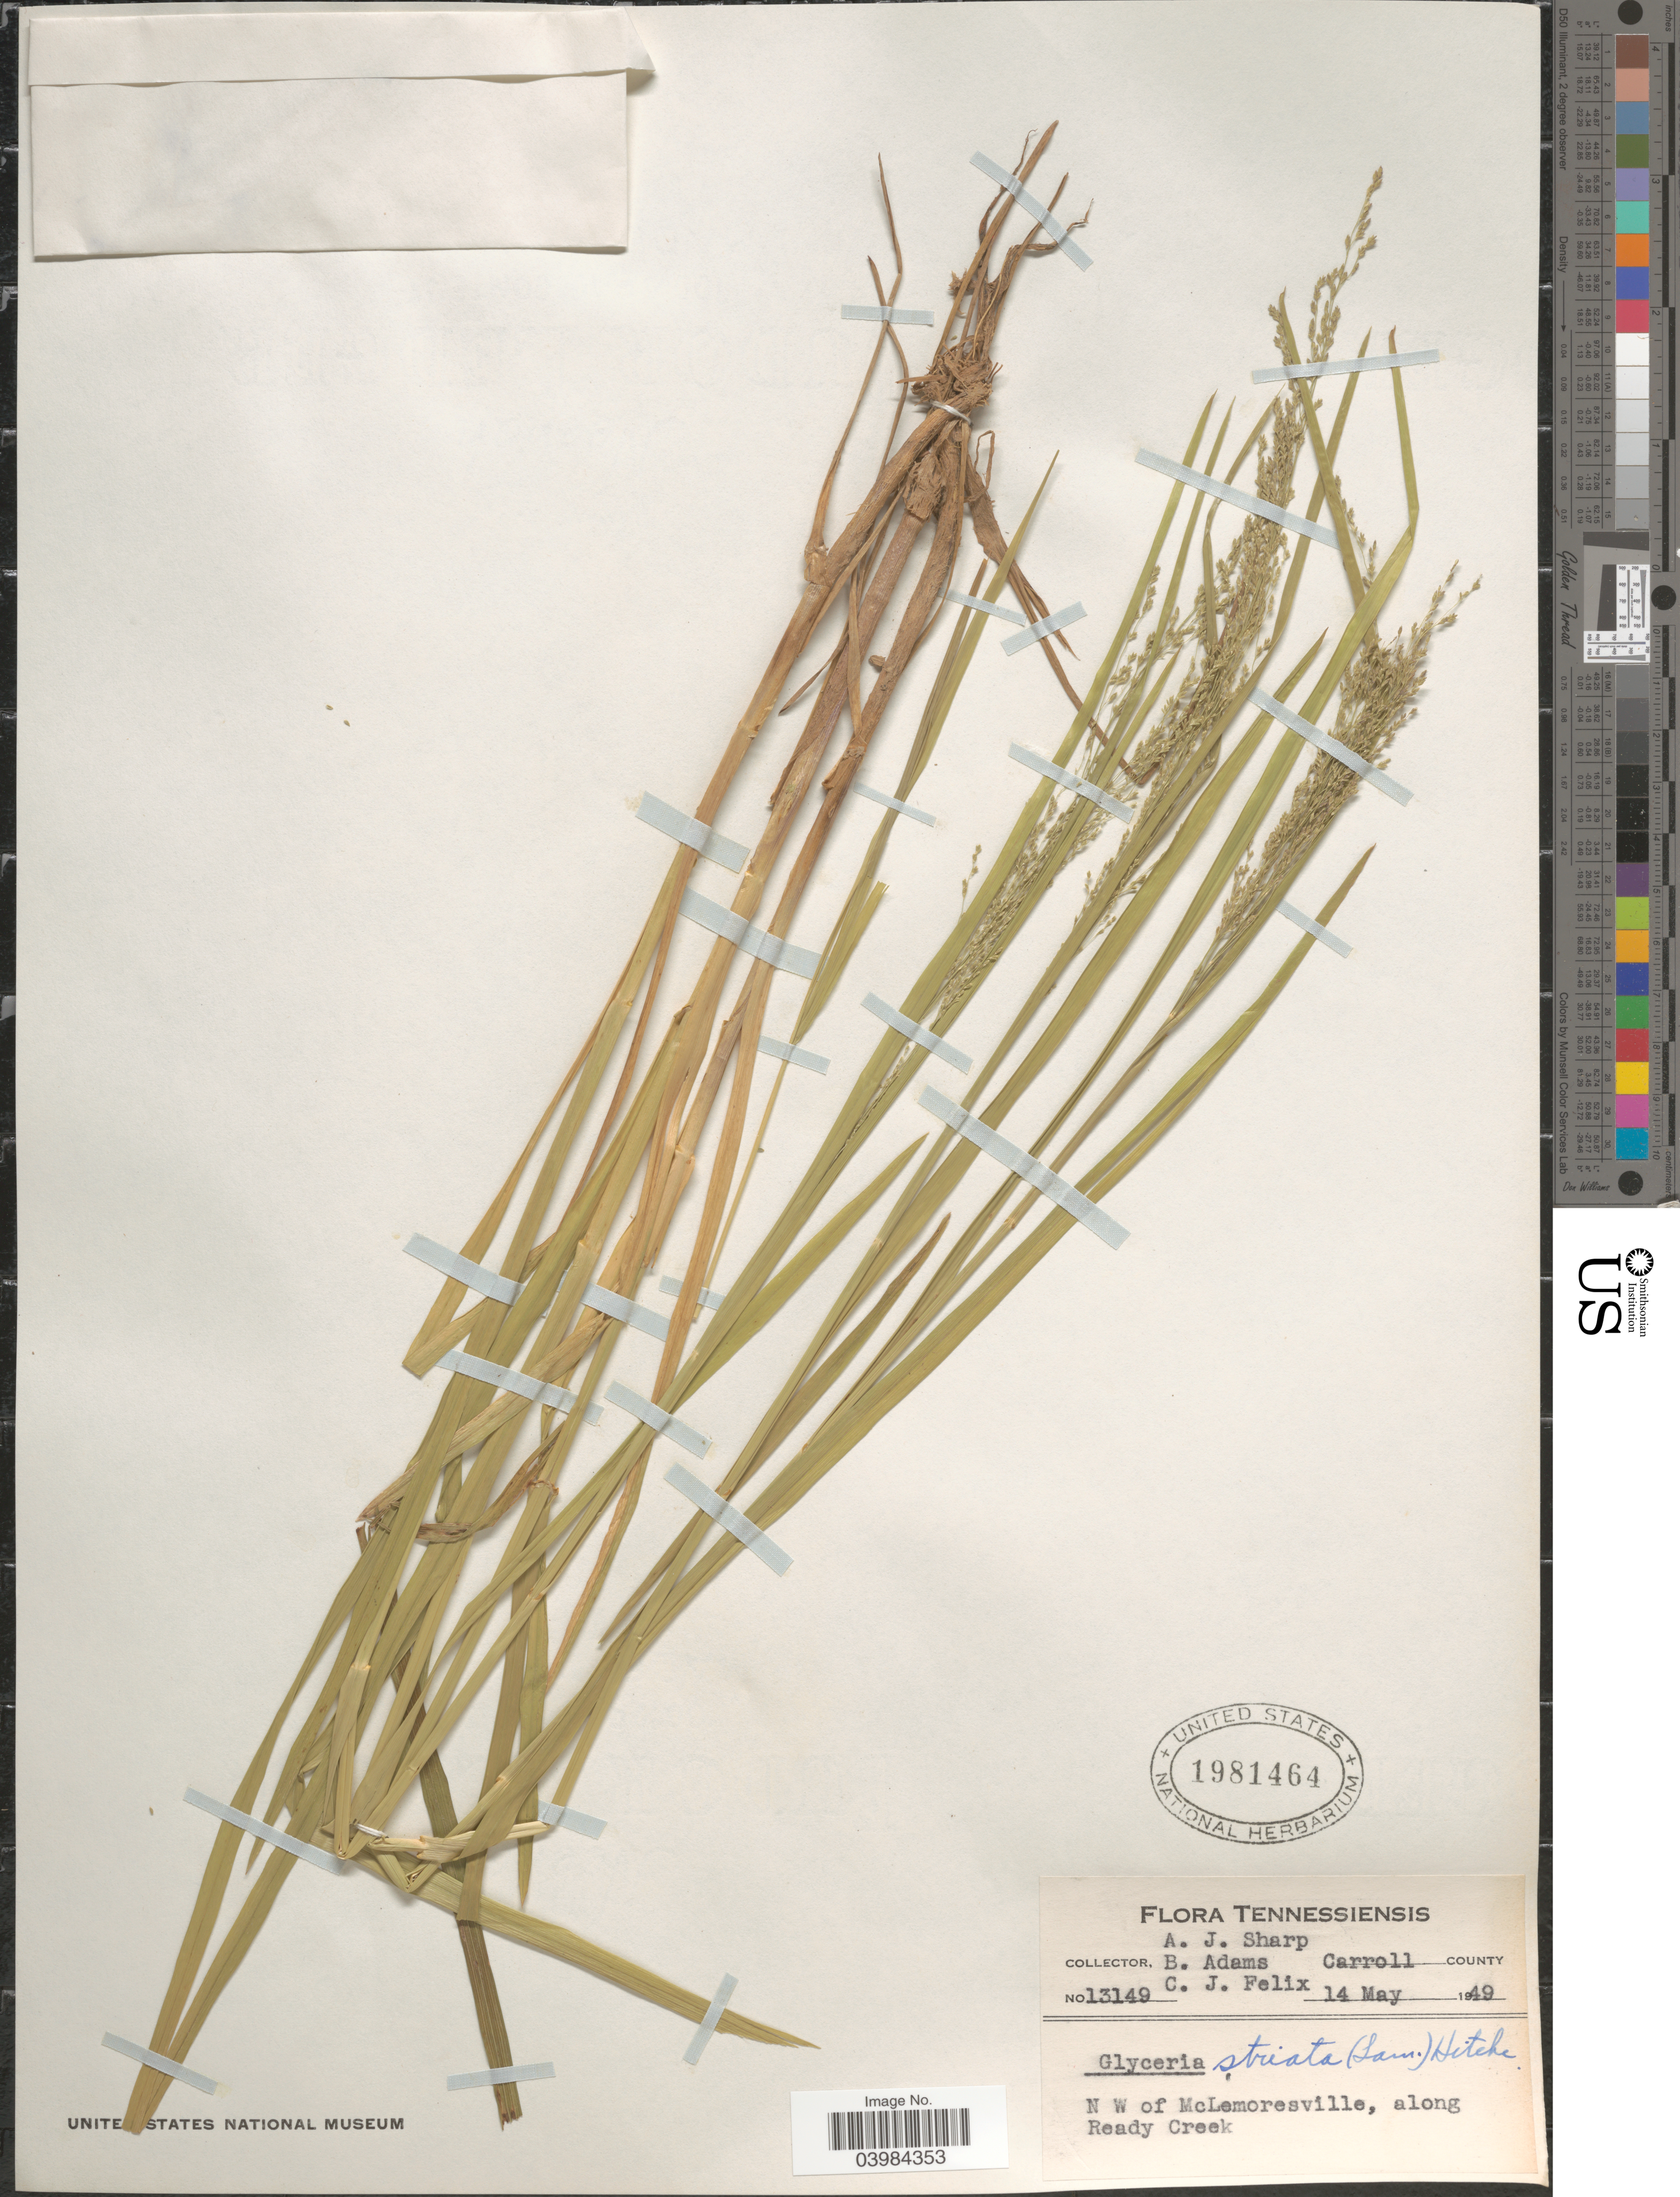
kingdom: Plantae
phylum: Tracheophyta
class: Liliopsida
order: Poales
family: Poaceae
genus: Glyceria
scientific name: Glyceria striata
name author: (Lam.) Hitchc.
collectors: A. J. Sharp, B. Adams & C. Felix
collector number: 13149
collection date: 1949-05-14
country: United States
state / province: Tennessee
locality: Carroll County. N W of McLemoresville, along Ready Creek.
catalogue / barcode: US 1981464